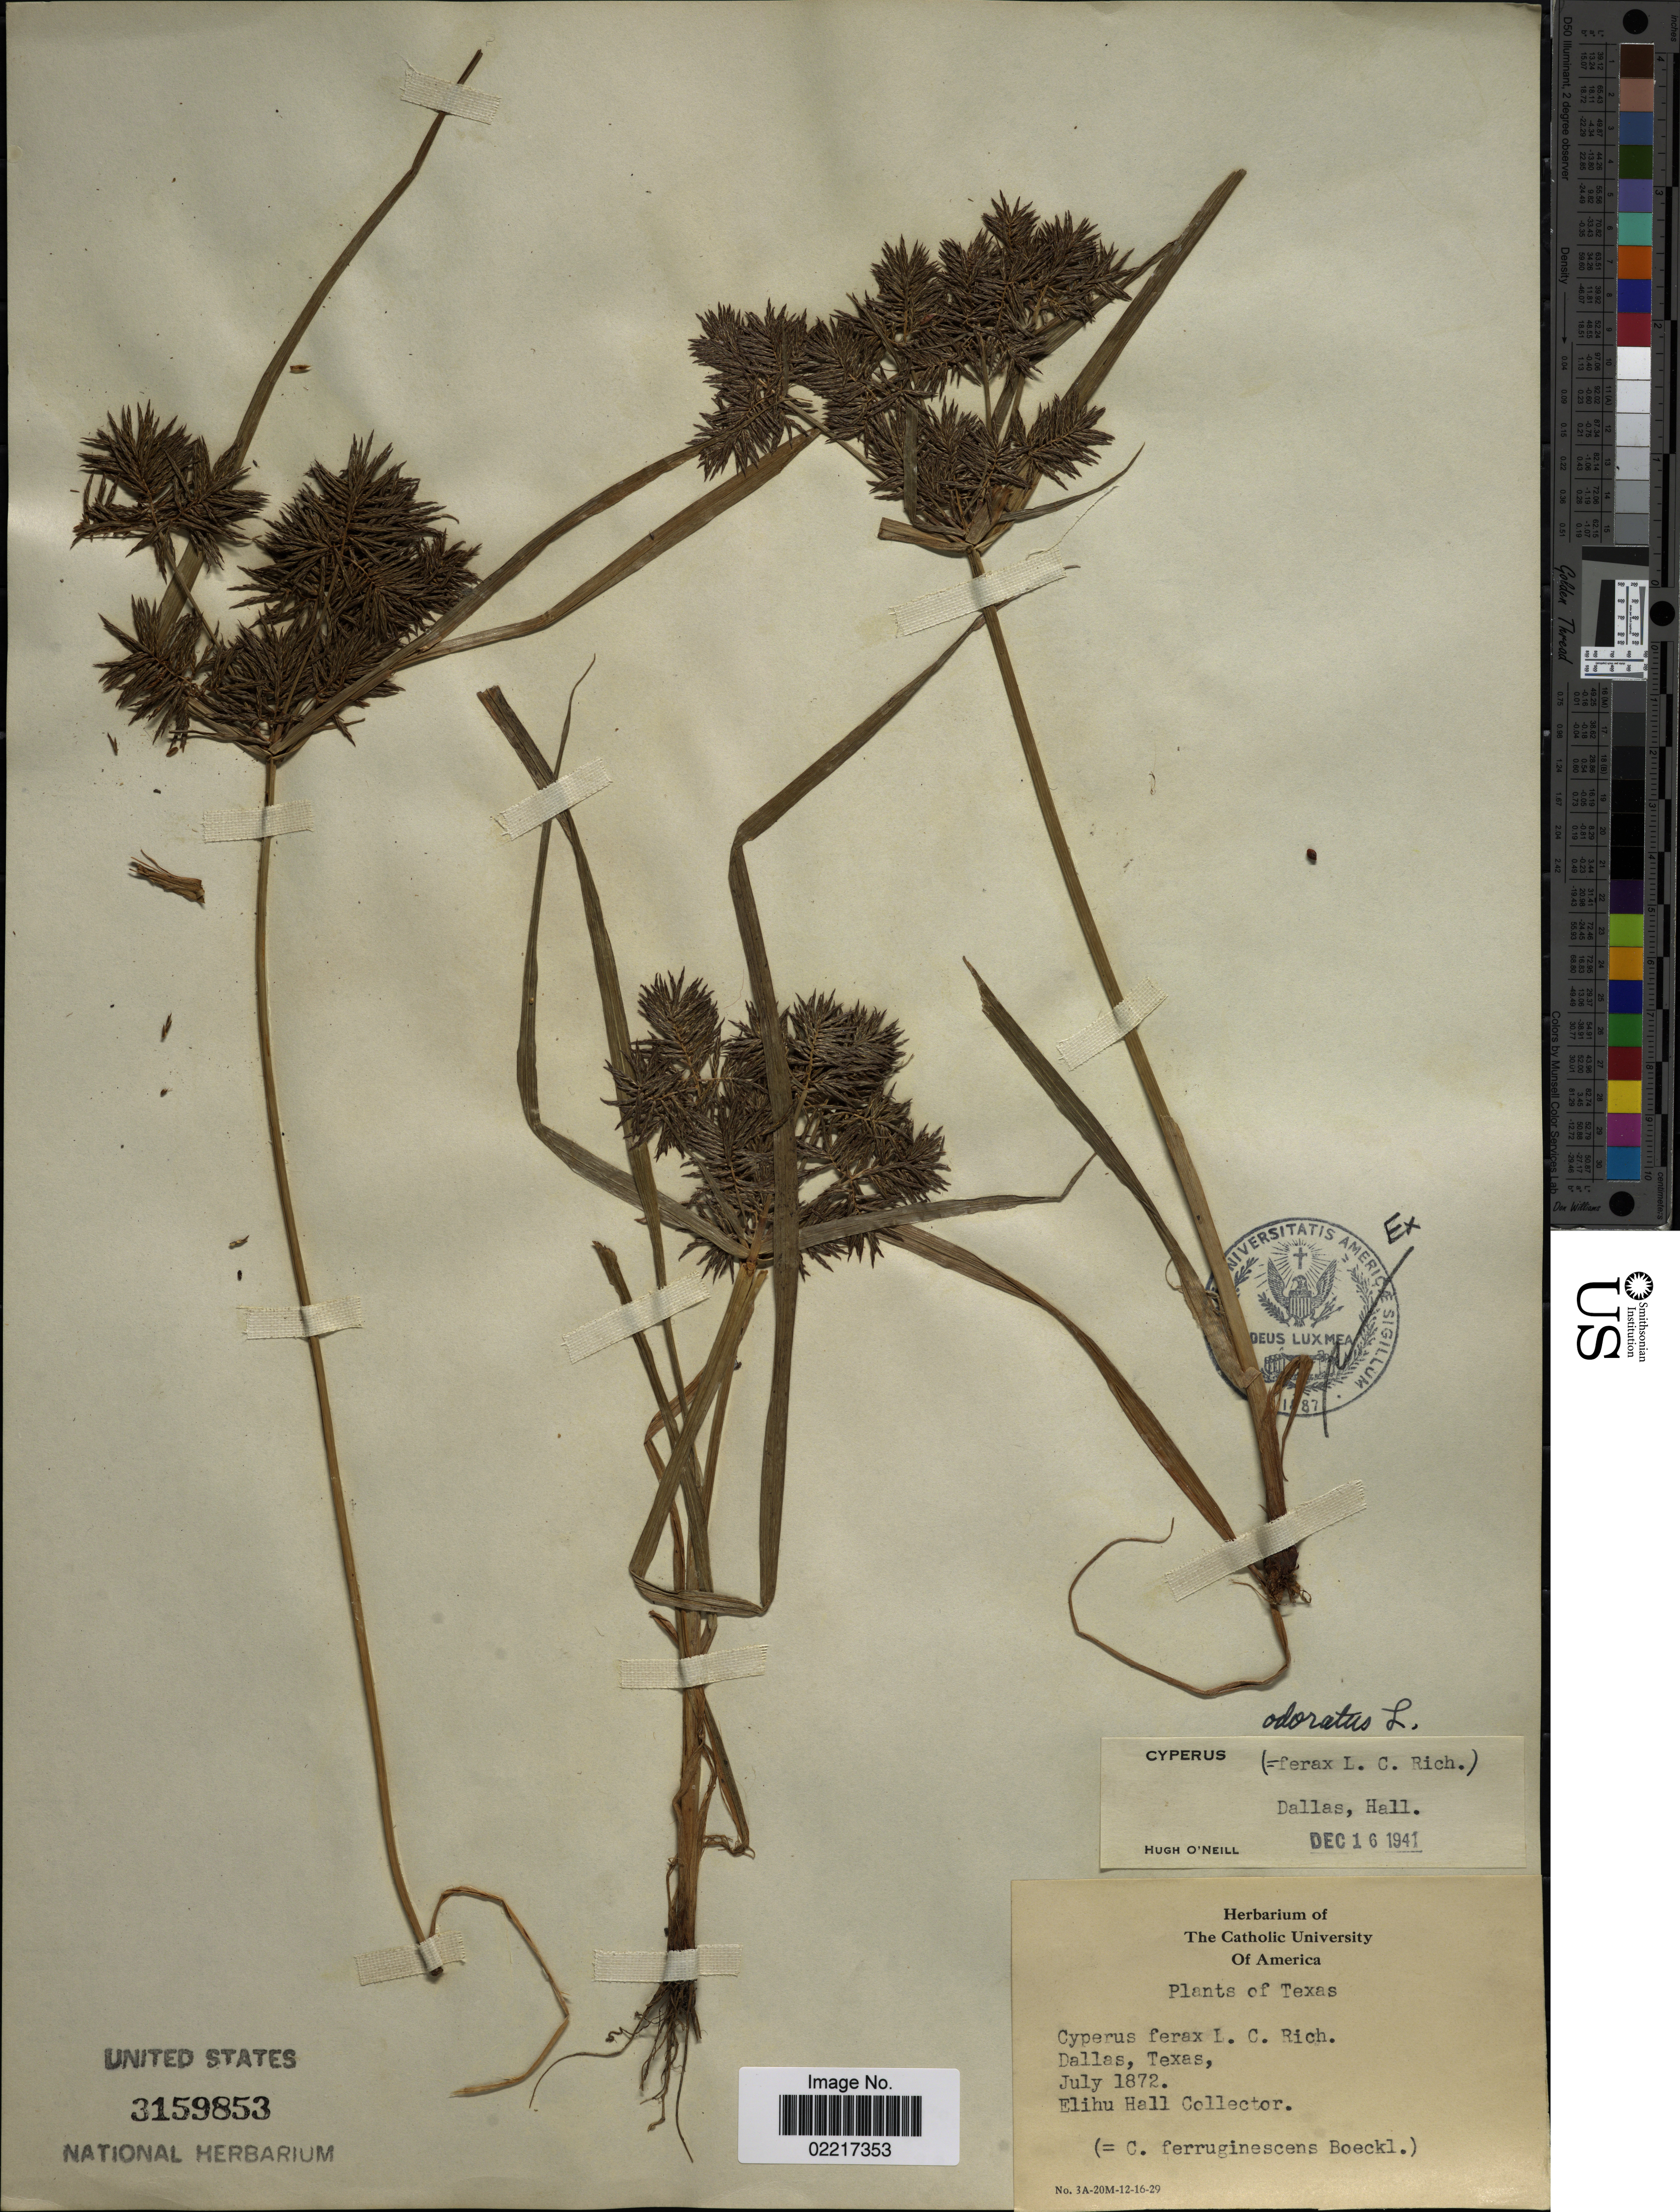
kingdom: Plantae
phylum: Tracheophyta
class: Liliopsida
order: Poales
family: Cyperaceae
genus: Cyperus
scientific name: Cyperus odoratus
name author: L.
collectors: E. Hall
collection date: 1872-07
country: United States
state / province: Texas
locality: Dallas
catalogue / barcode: US 3159853